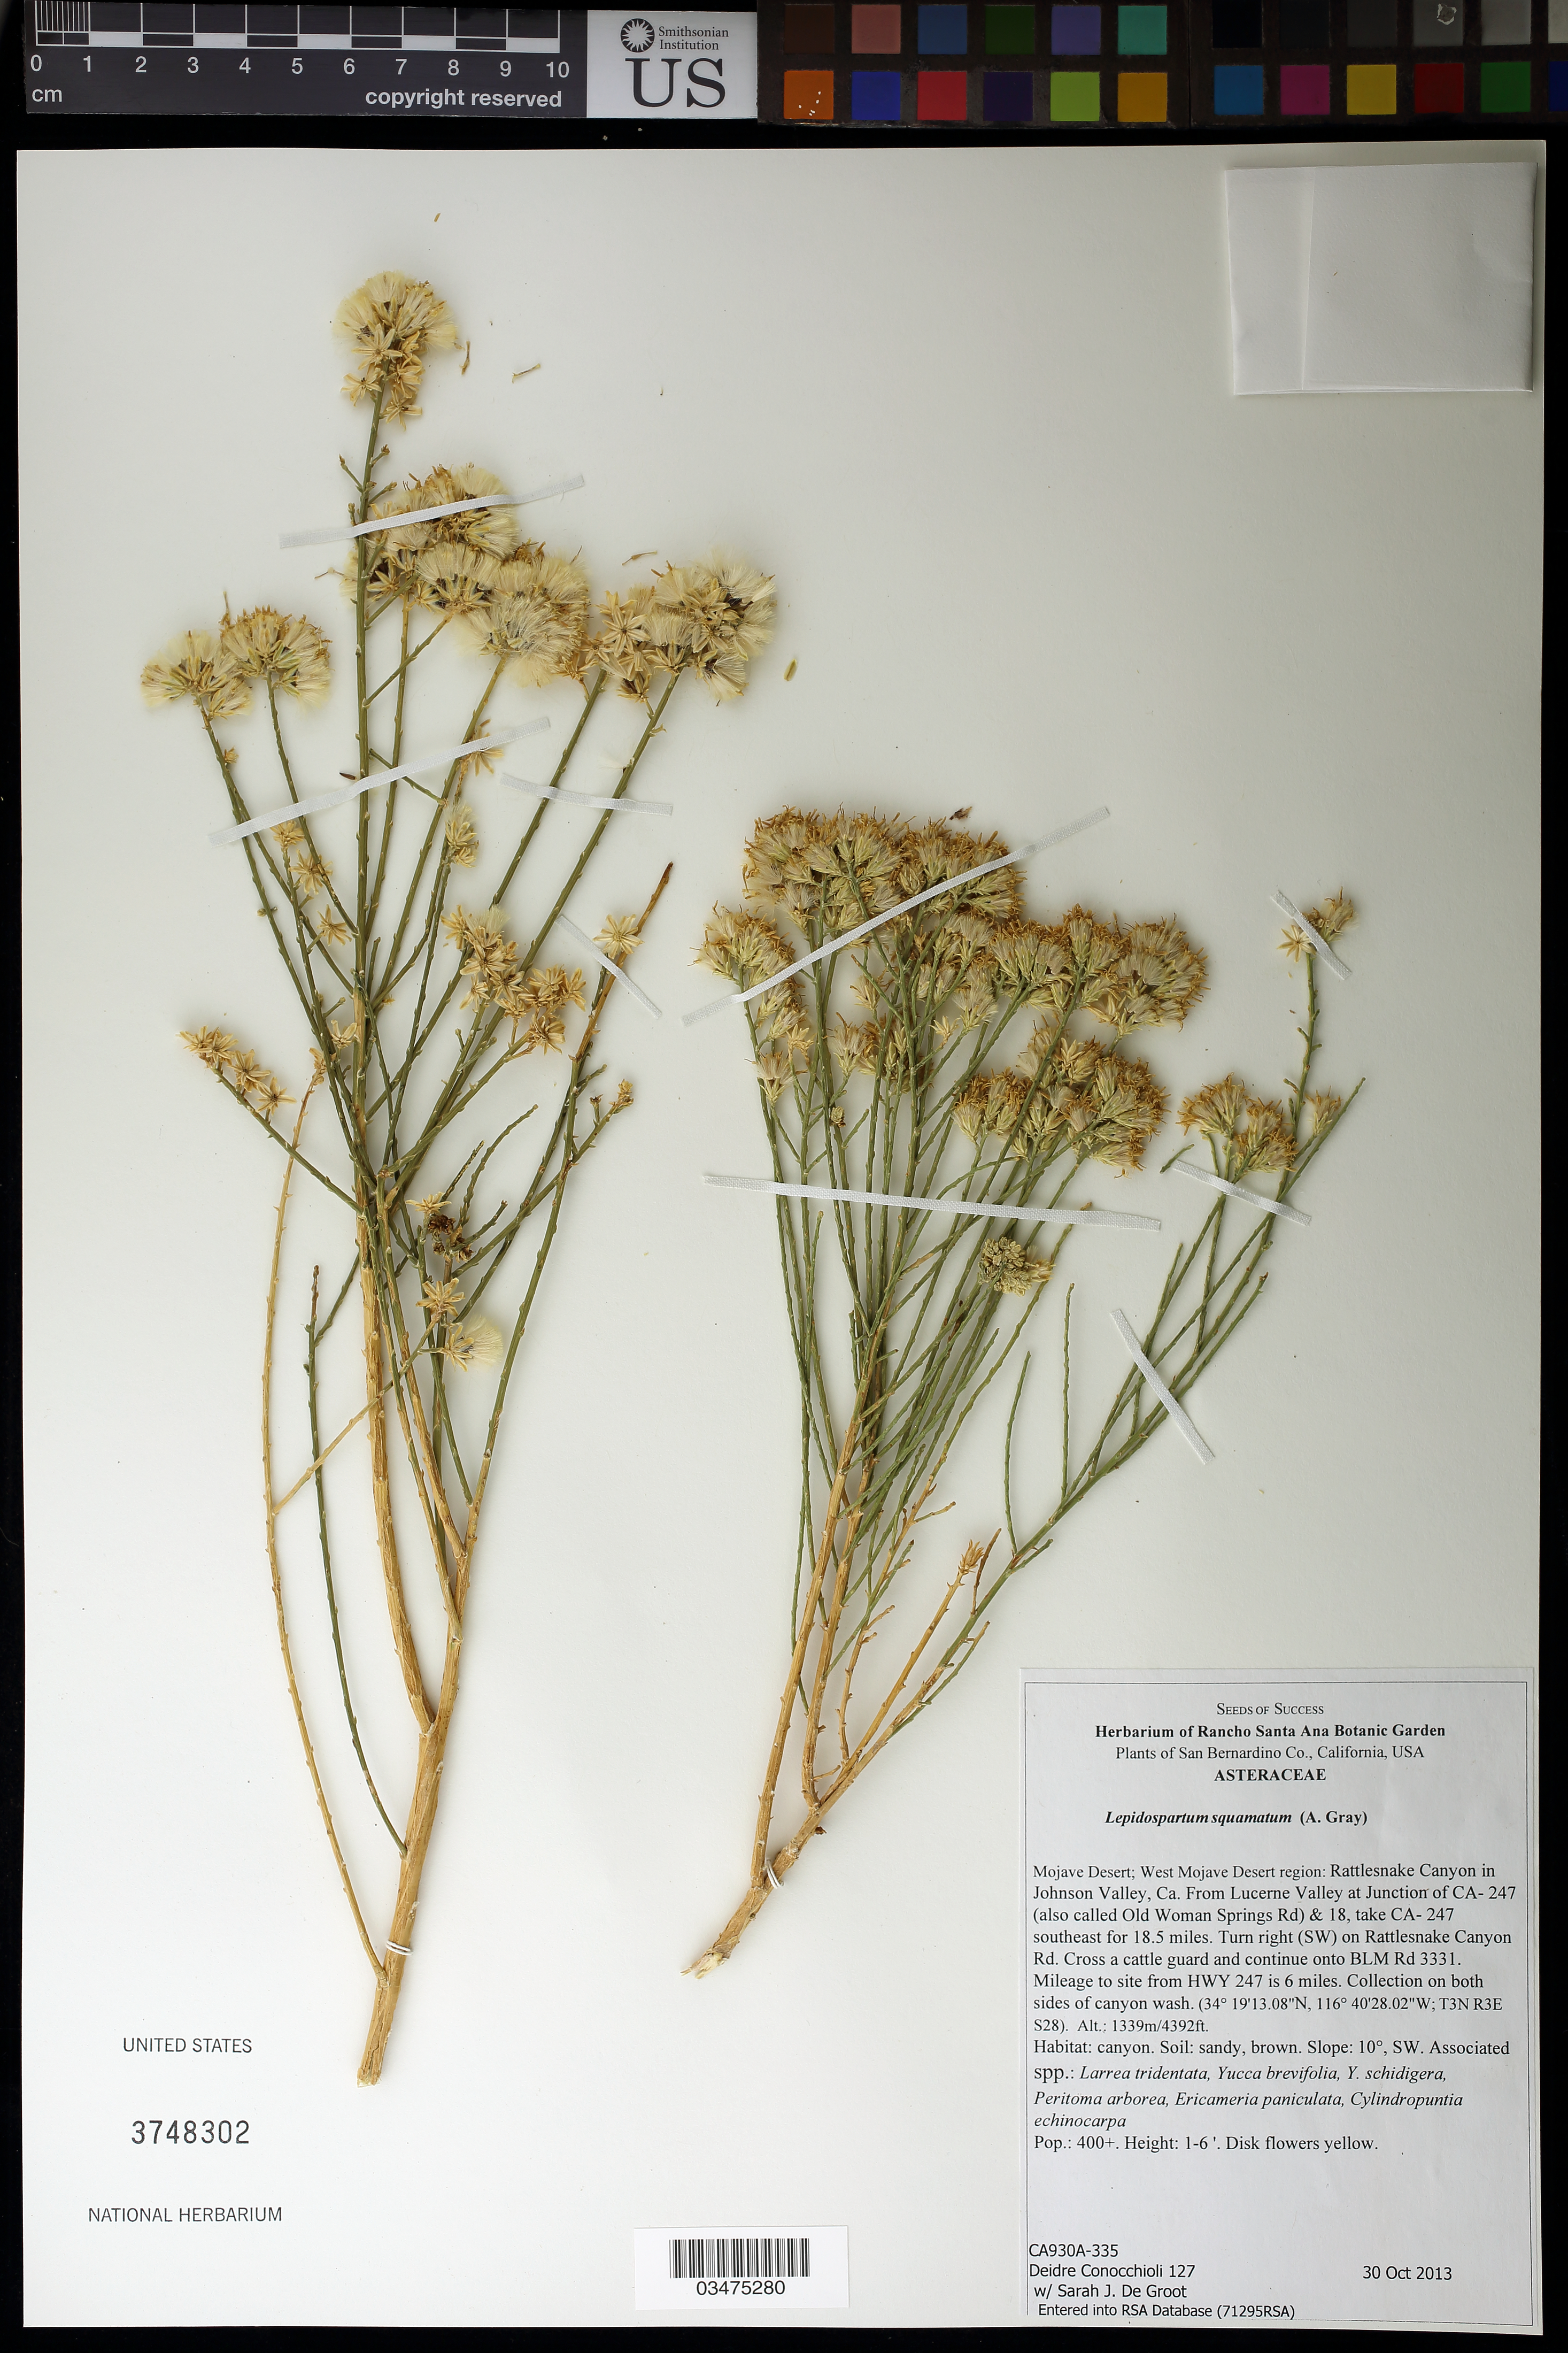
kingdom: Plantae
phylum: Tracheophyta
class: Magnoliopsida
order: Asterales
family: Asteraceae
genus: Lepidospartum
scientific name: Lepidospartum squamatum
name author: A. Gray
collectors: D. Conocchioli & S. De Groot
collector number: CA930A-335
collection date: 2013-10-30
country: United States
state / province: California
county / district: San Bernardino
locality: Mojave Desert. Rattlesnake Canyon in Johnson Valley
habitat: Canyon. Sandy, brown soil.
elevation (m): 1339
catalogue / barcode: US 3748302